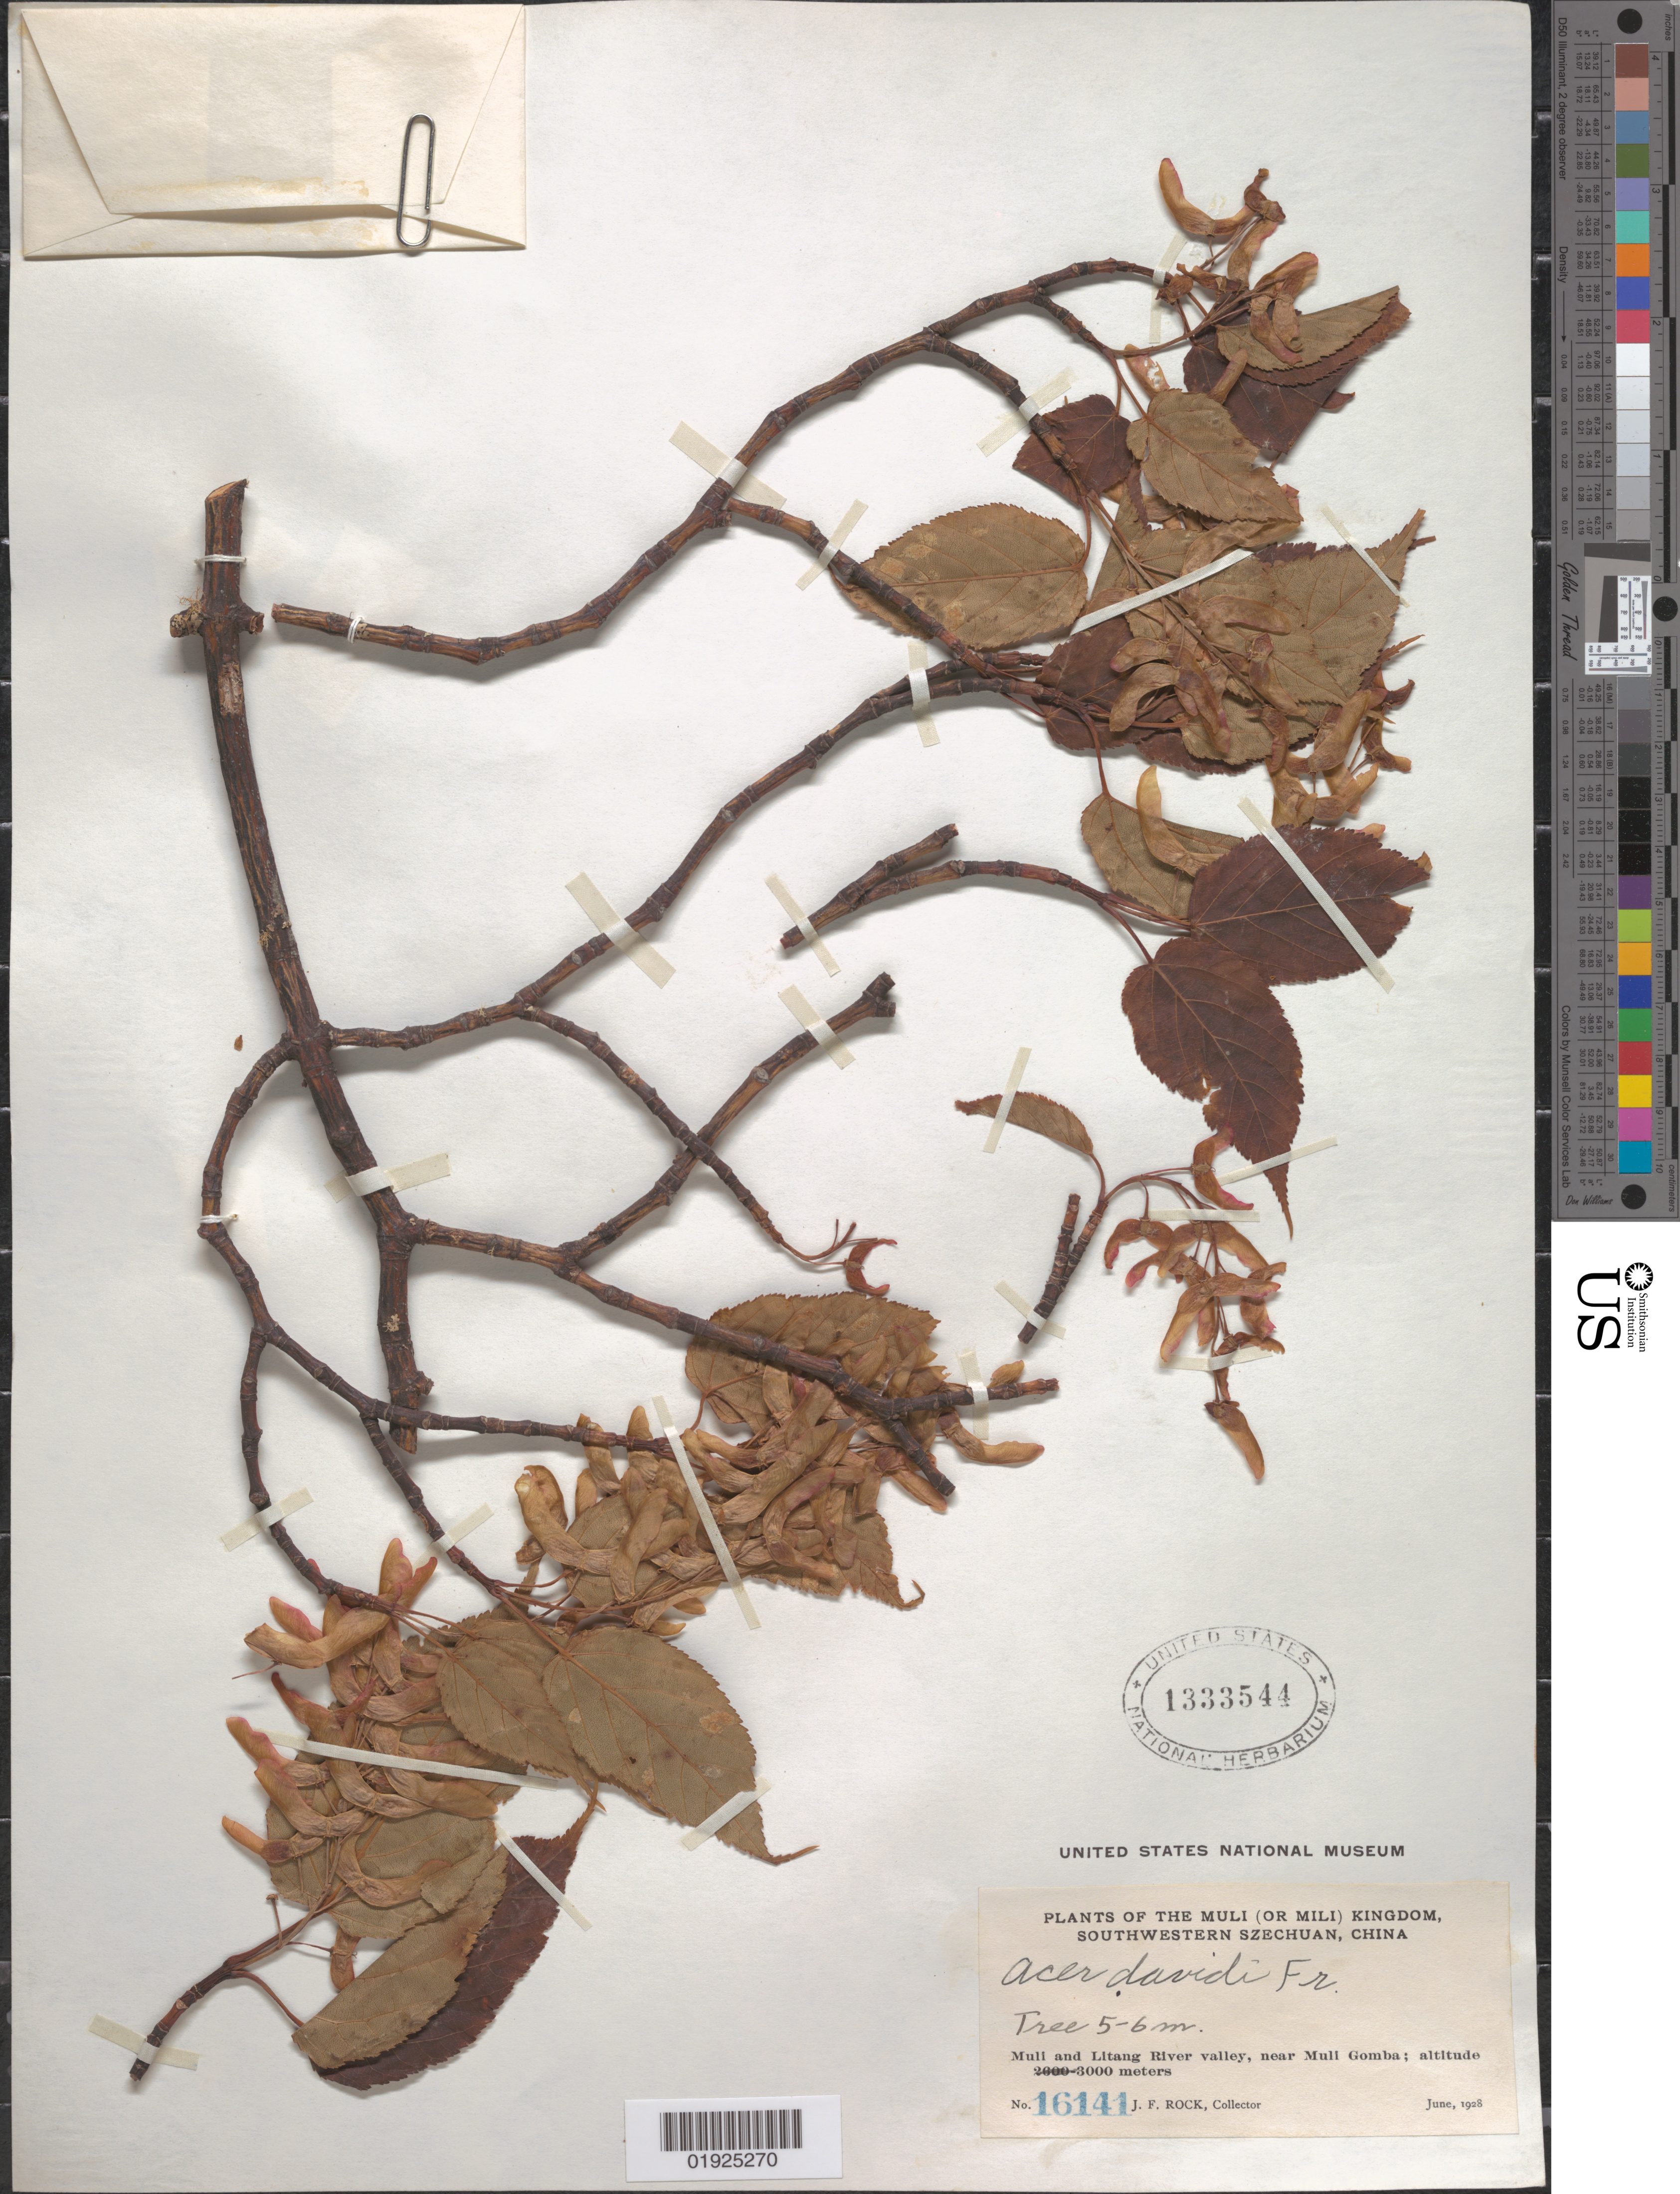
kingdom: Plantae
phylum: Tracheophyta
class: Magnoliopsida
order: Sapindales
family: Sapindaceae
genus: Acer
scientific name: Acer sikkimense subsp. davidii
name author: (Franch.) Wesm.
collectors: J. F. Rock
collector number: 16141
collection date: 1928-06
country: China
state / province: Sichuan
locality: Southwestern Szechuan [Sichuan]; Muli and Litang river valley, near Muli Gomba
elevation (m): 3000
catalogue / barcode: US 1333544